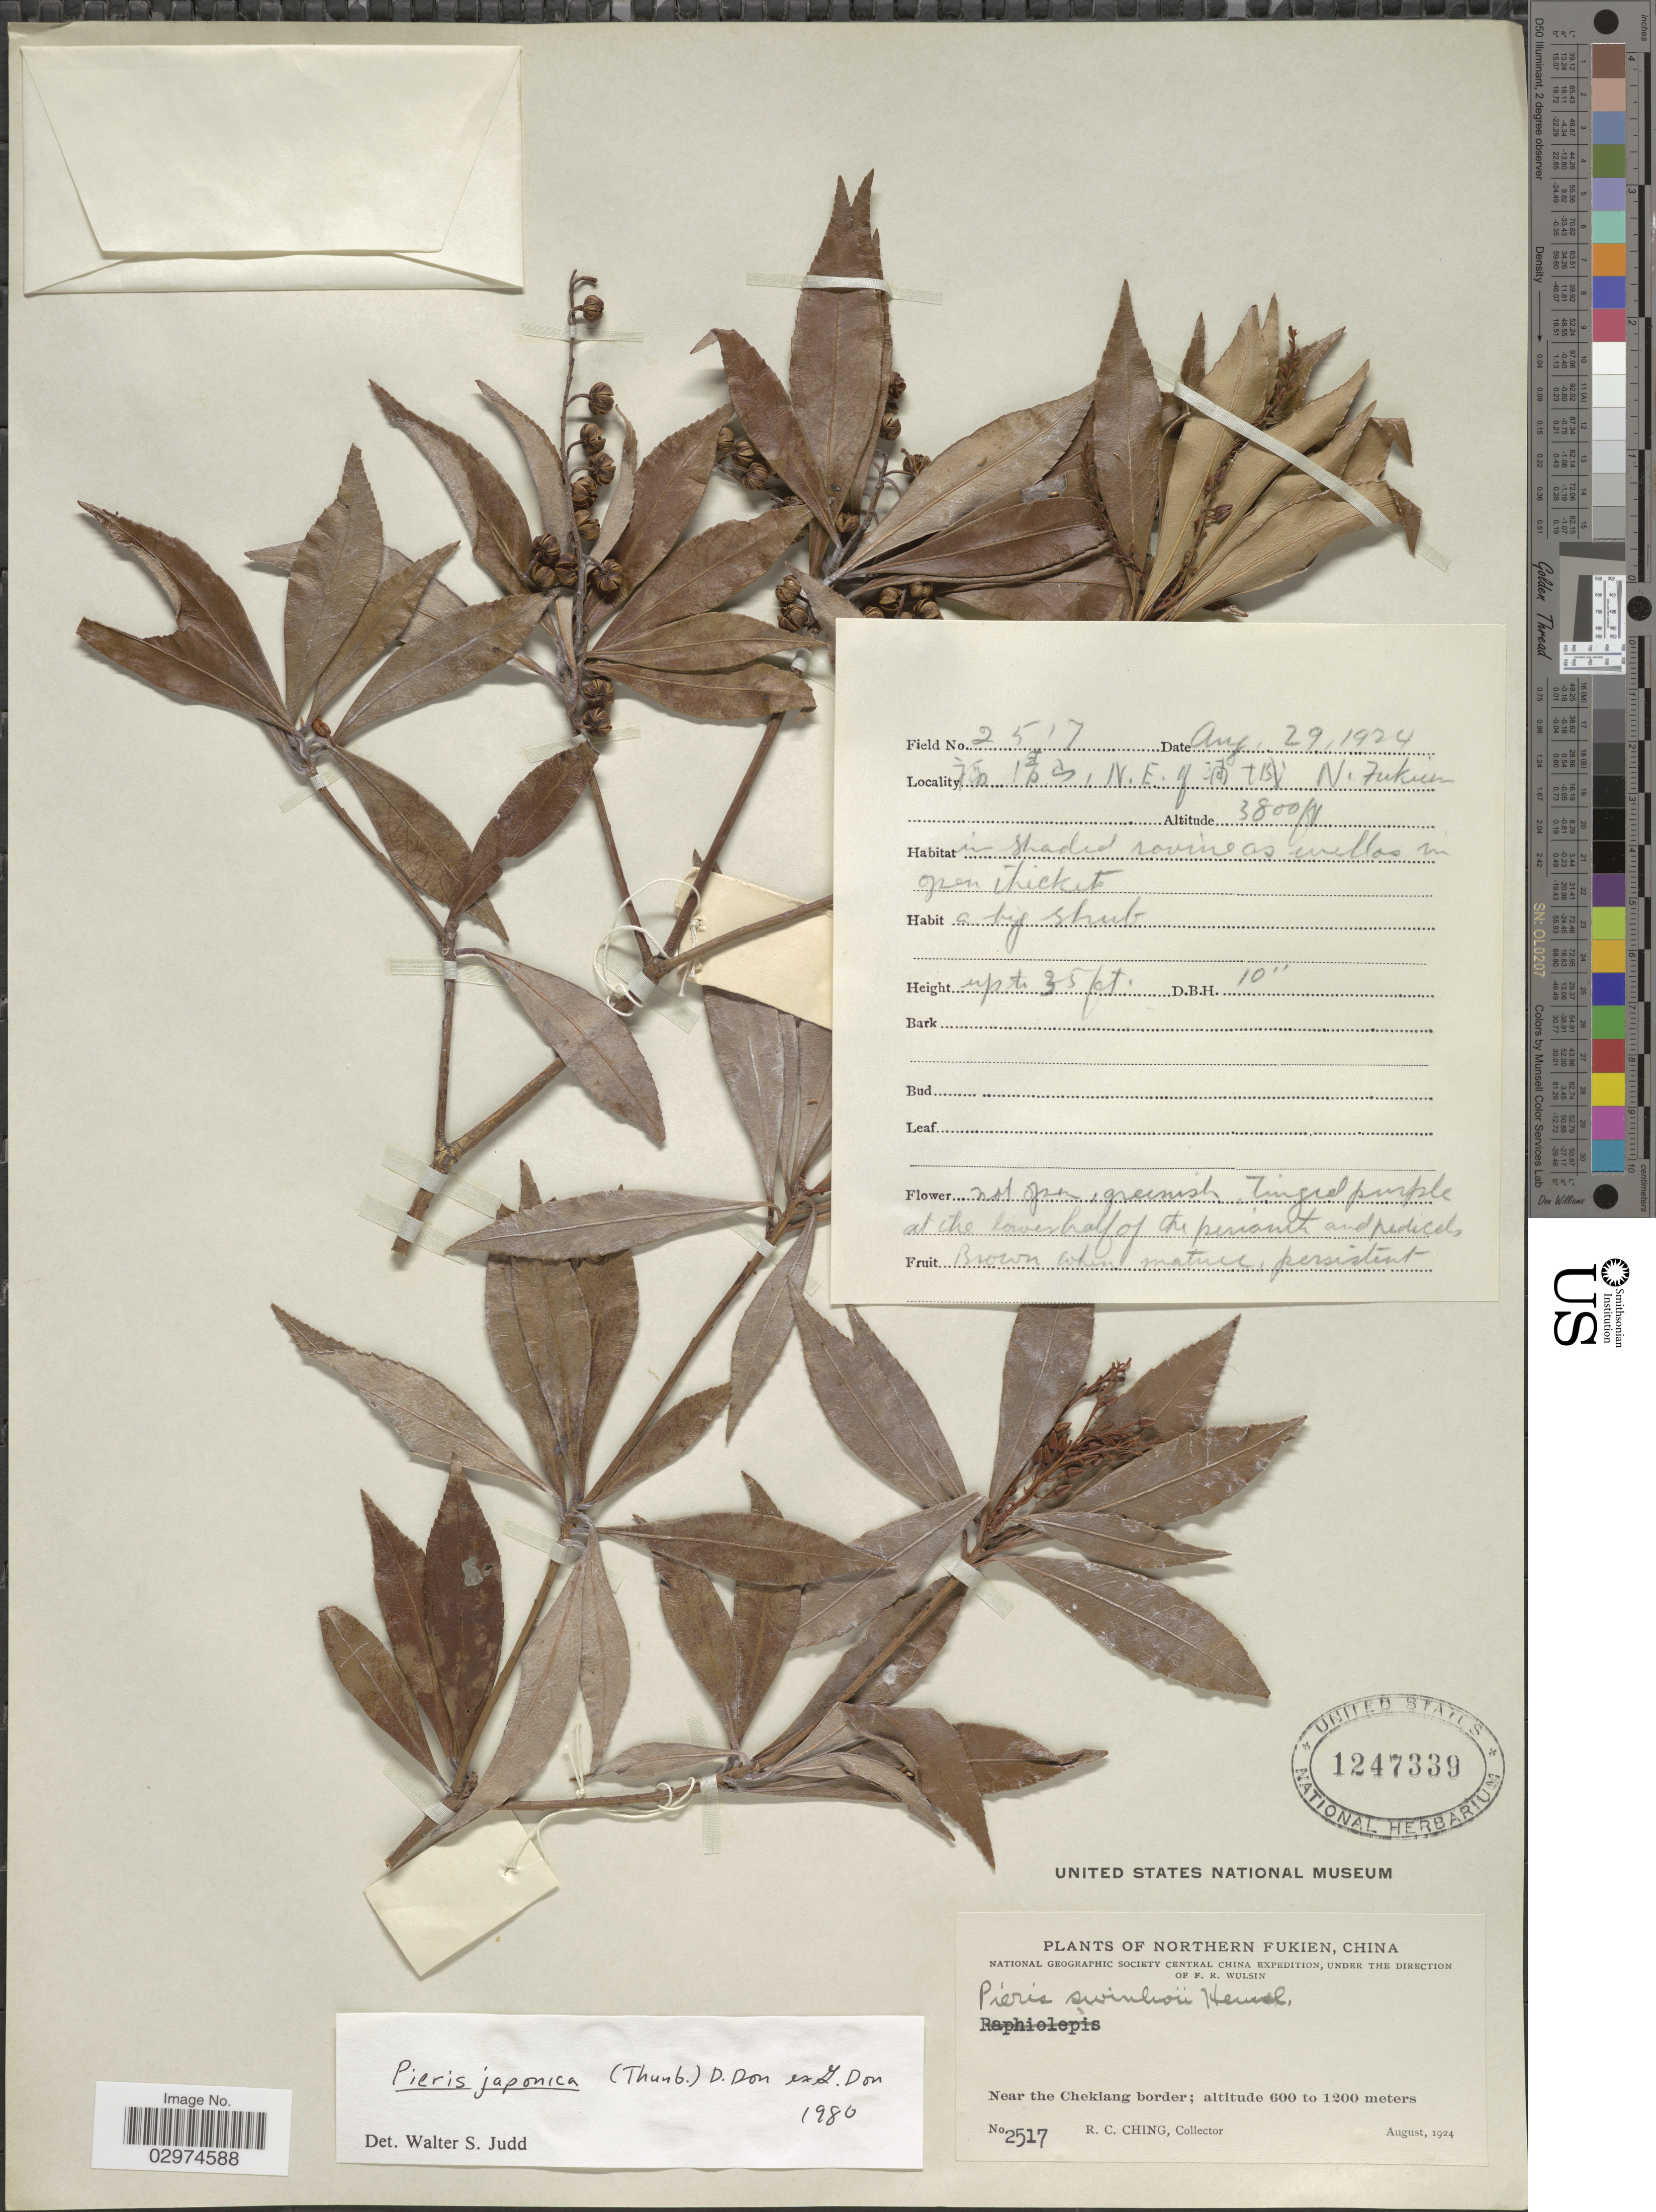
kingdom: Plantae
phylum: Tracheophyta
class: Magnoliopsida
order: Ericales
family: Ericaceae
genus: Pieris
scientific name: Pieris japonica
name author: (Thunb.) D. Don ex G. Don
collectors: R. C. Ching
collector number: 2517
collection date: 1924-08-29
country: China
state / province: Fujian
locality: Northern Fukien, Near the Chekiang border.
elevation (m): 1158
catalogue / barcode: US 1247339